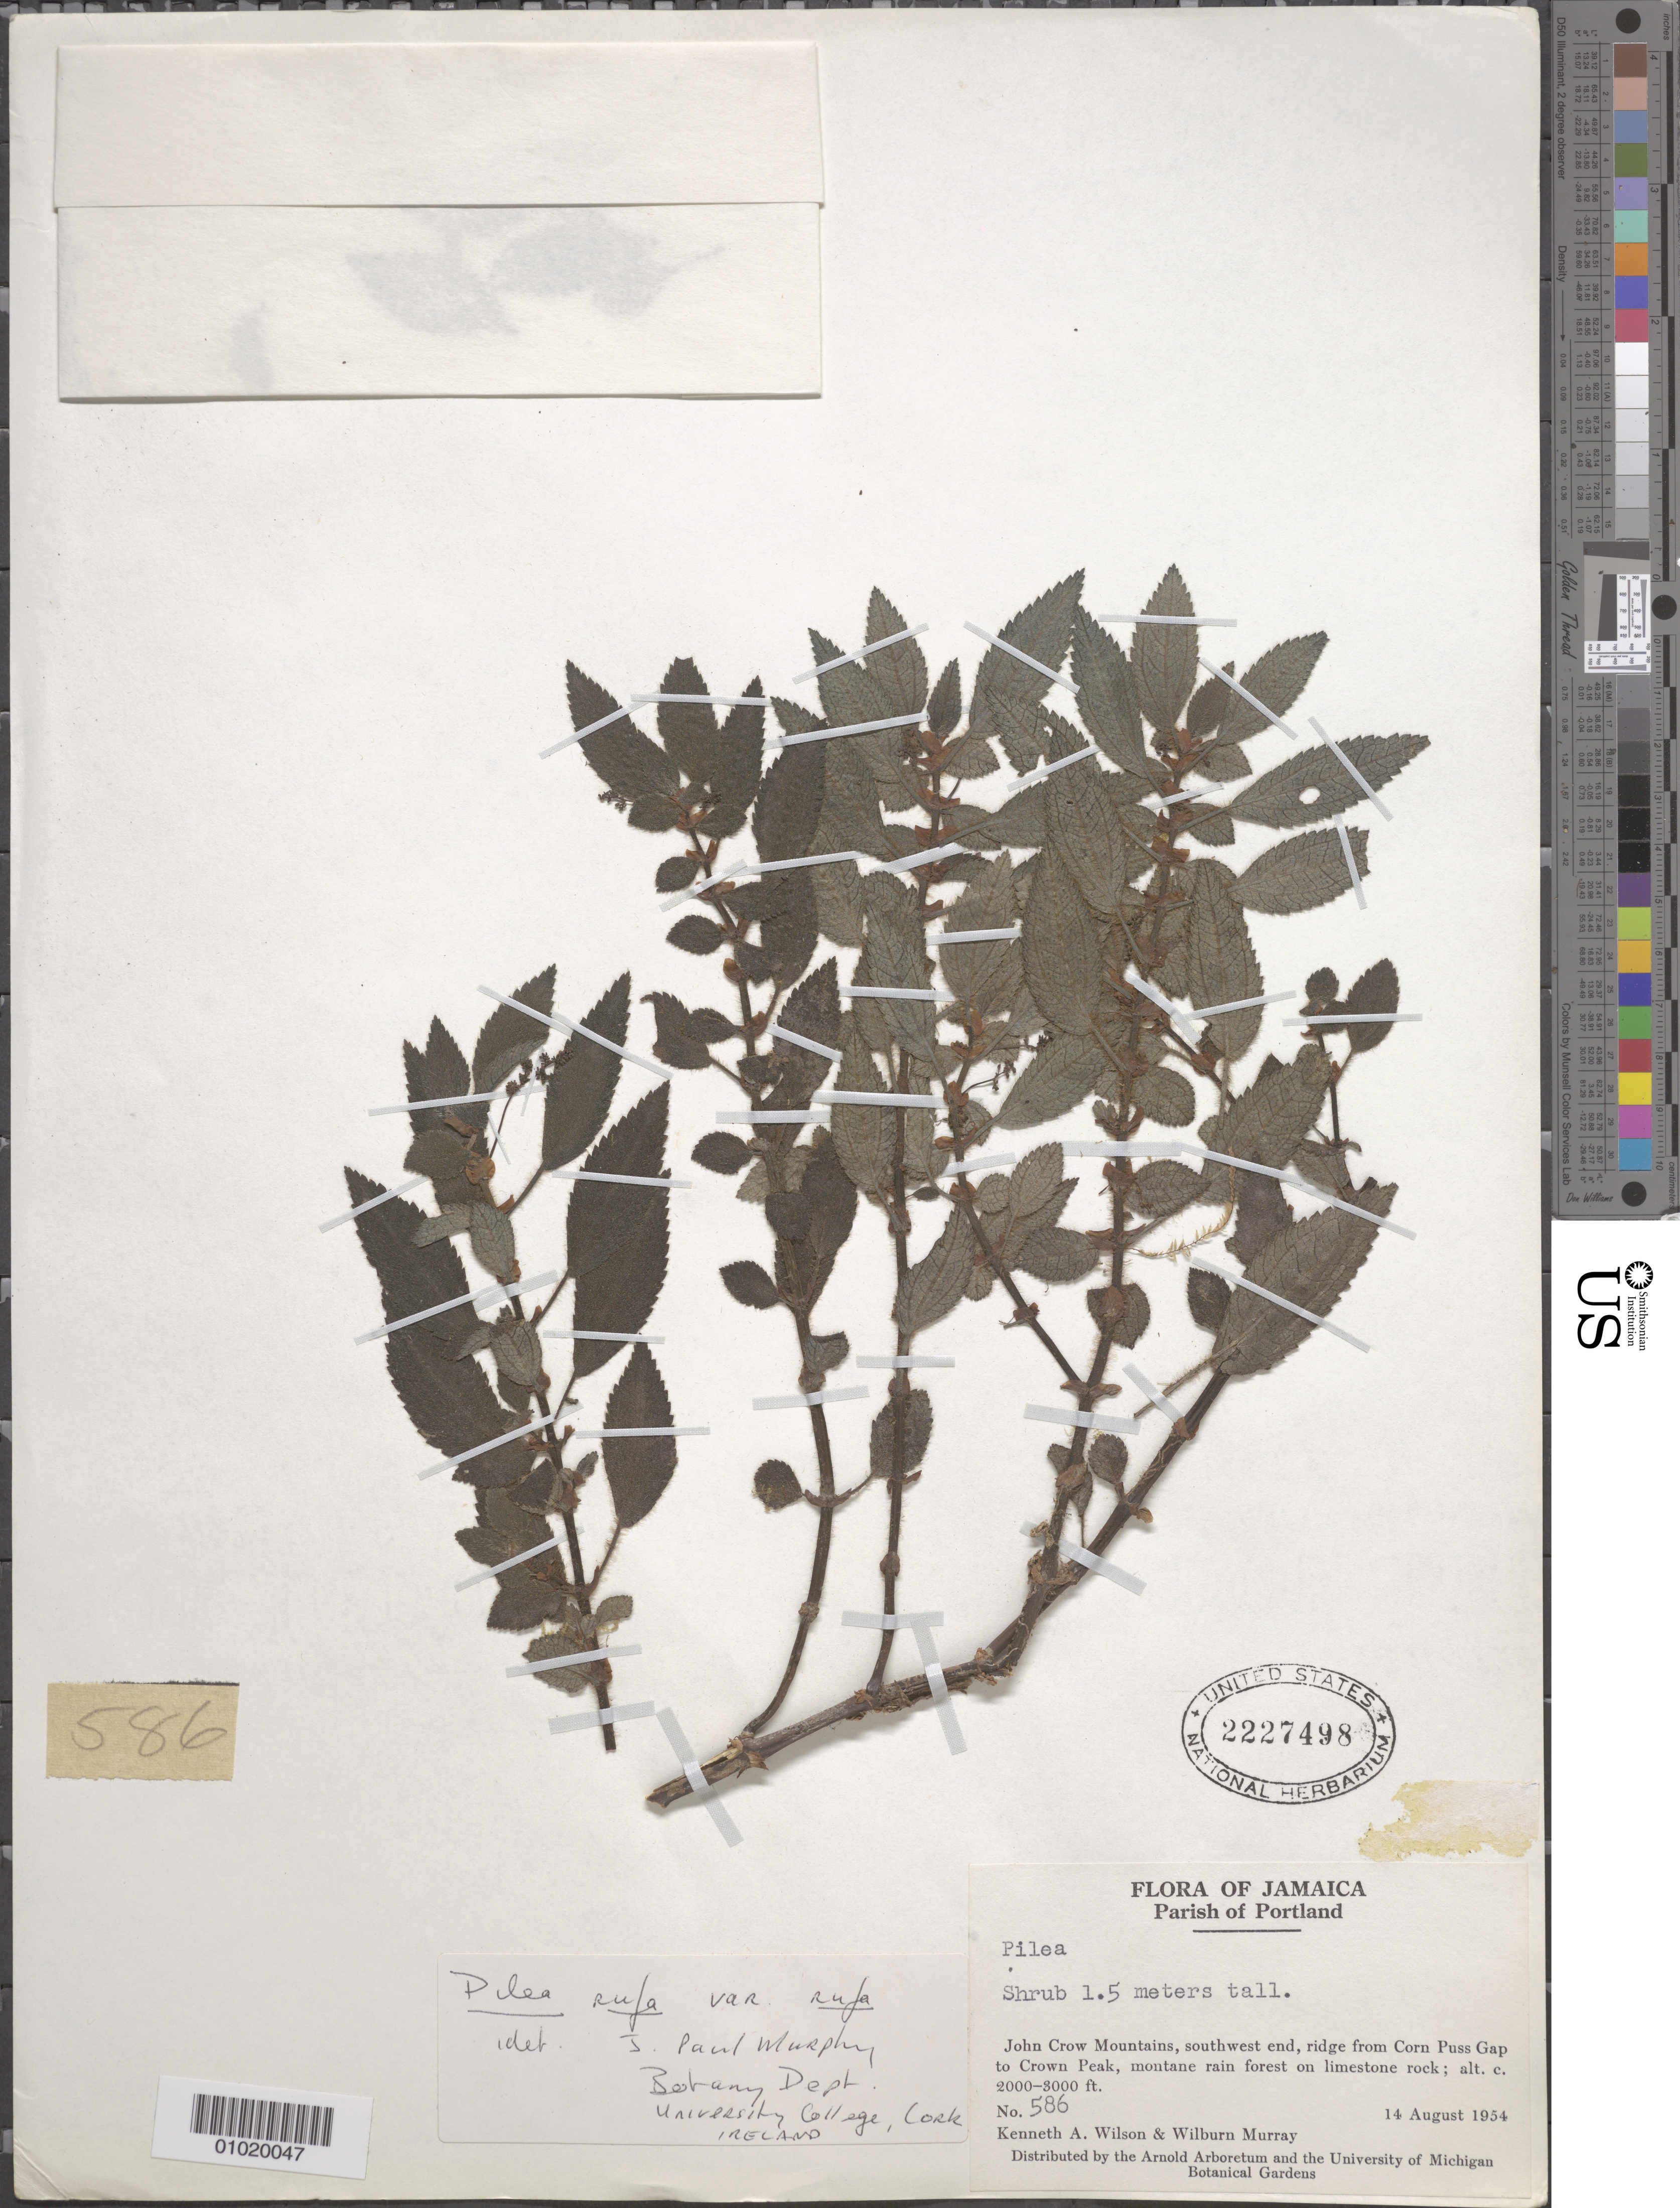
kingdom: Plantae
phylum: Tracheophyta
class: Magnoliopsida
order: Rosales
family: Urticaceae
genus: Pilea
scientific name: Pilea rufa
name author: (Sw.) Wedd.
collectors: K. A. Wilson & W. Murray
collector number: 586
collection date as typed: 14 Aug 1954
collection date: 1954-08-14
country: Jamaica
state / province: Portland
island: Jamaica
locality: John Crow Mountains, southwest end, ridge from Corn Puss Gap to Crown Peak, montane rain forest on limestone rock.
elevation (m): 610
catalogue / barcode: US 2227498